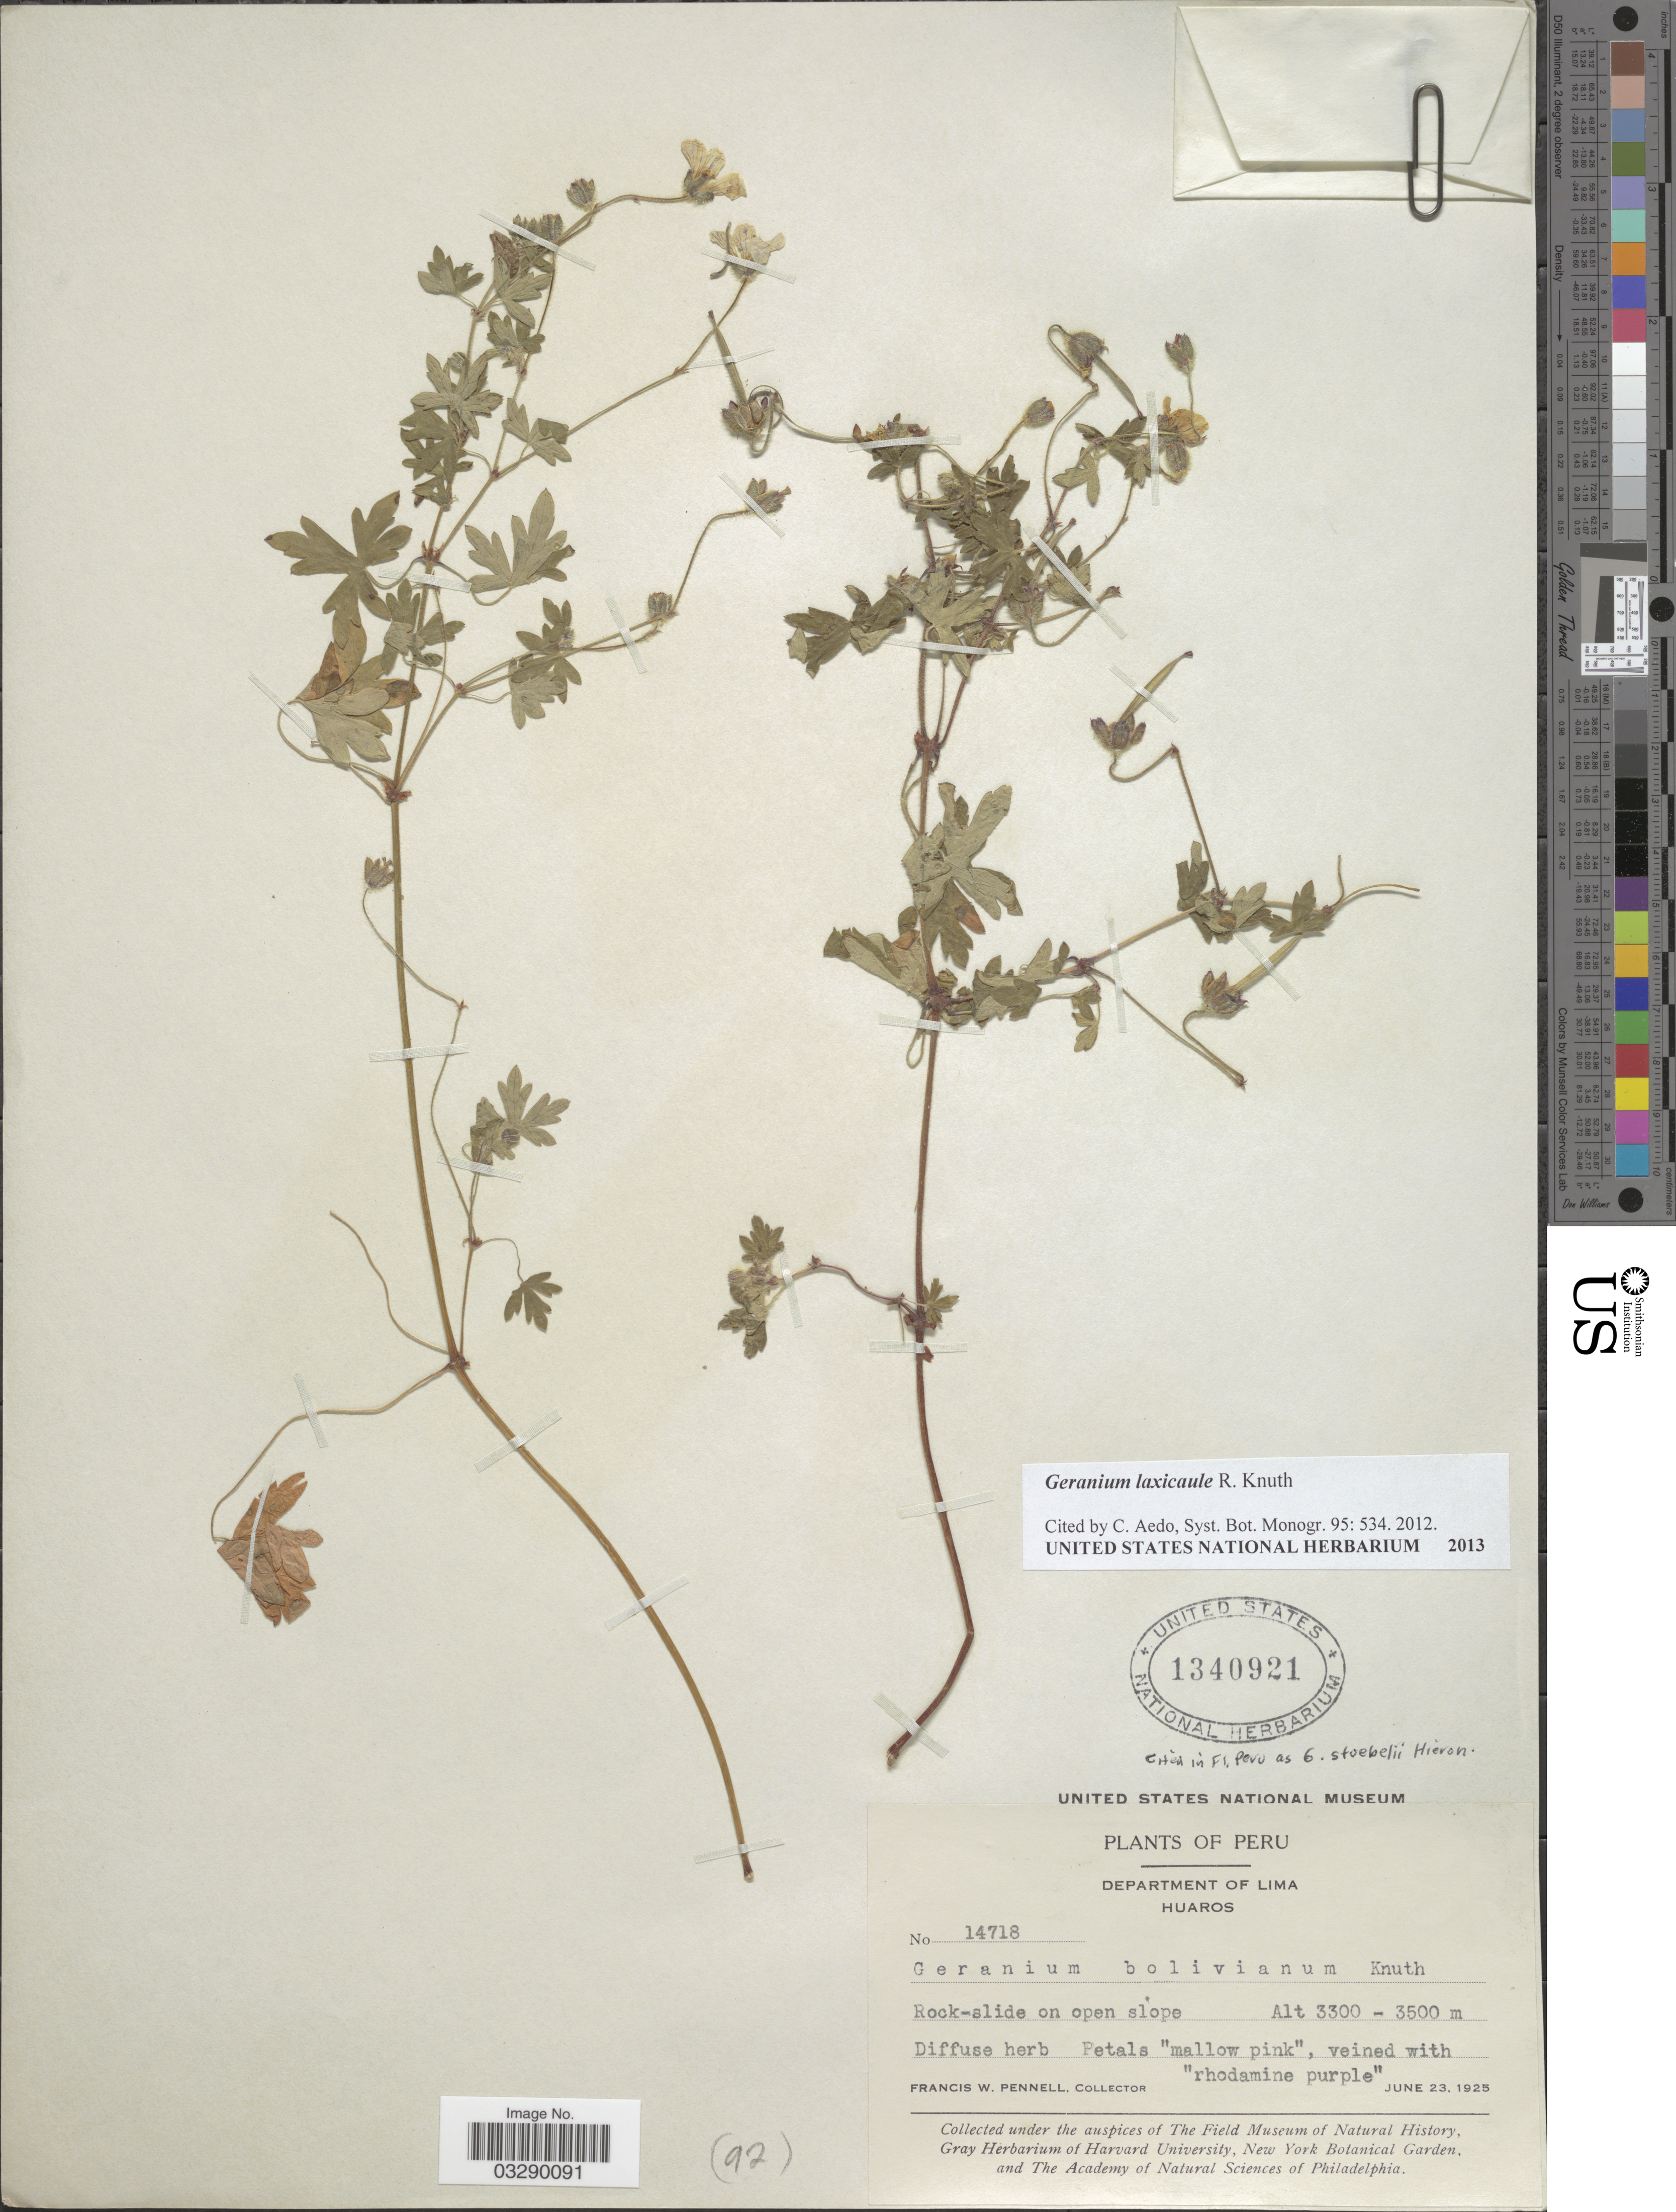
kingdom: Plantae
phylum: Tracheophyta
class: Magnoliopsida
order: Geraniales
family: Geraniaceae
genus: Geranium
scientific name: Geranium laxicaule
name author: R. Knuth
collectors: F. W. Pennell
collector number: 14718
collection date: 1925-06-23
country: Peru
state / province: Lima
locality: Department of Lima. Huaros.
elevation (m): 3300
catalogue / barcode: US 1340921